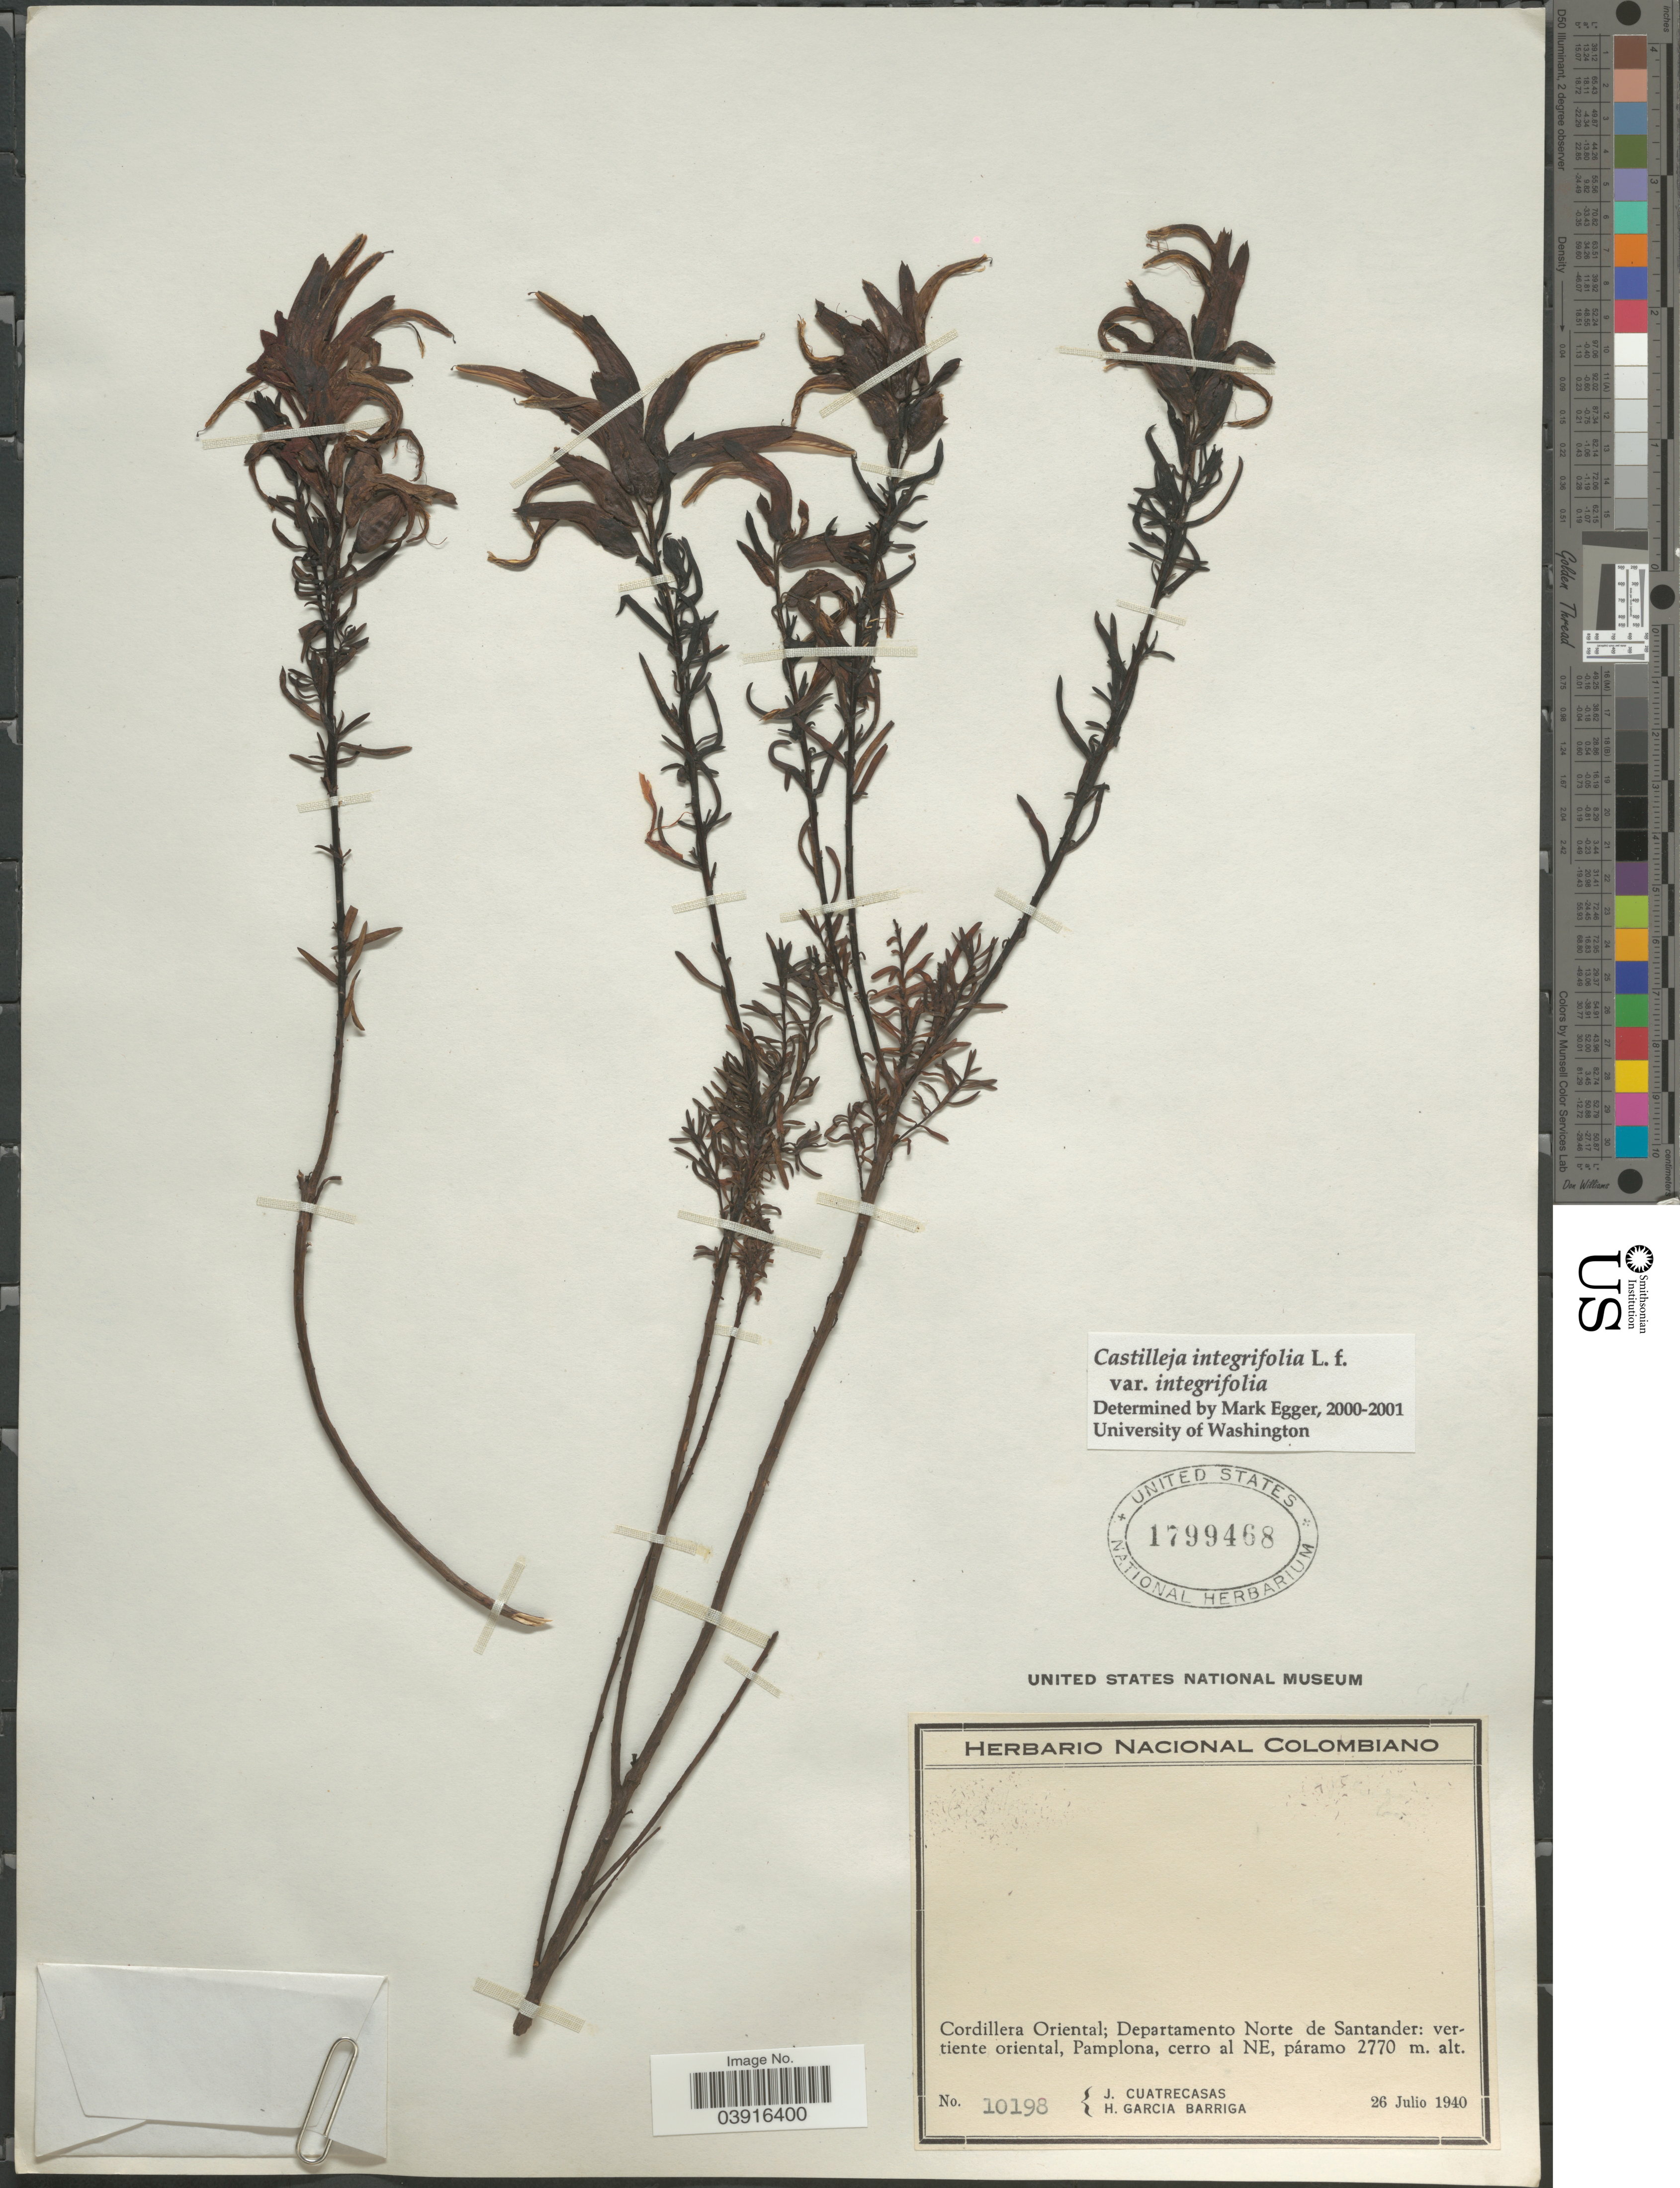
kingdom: Plantae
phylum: Tracheophyta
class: Magnoliopsida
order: Lamiales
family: Orobanchaceae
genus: Castilleja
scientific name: Castilleja integrifolia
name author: L. f.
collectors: J. Cuatrecasas & H. García Barriga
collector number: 10198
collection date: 1940-07-26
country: Colombia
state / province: Norte de Santander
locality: Cordillera Oriental; Departamento Norte de Santander: vertiente oriental, Pamplona, cerro al NE, páramo.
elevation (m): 2770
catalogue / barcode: US 1799468